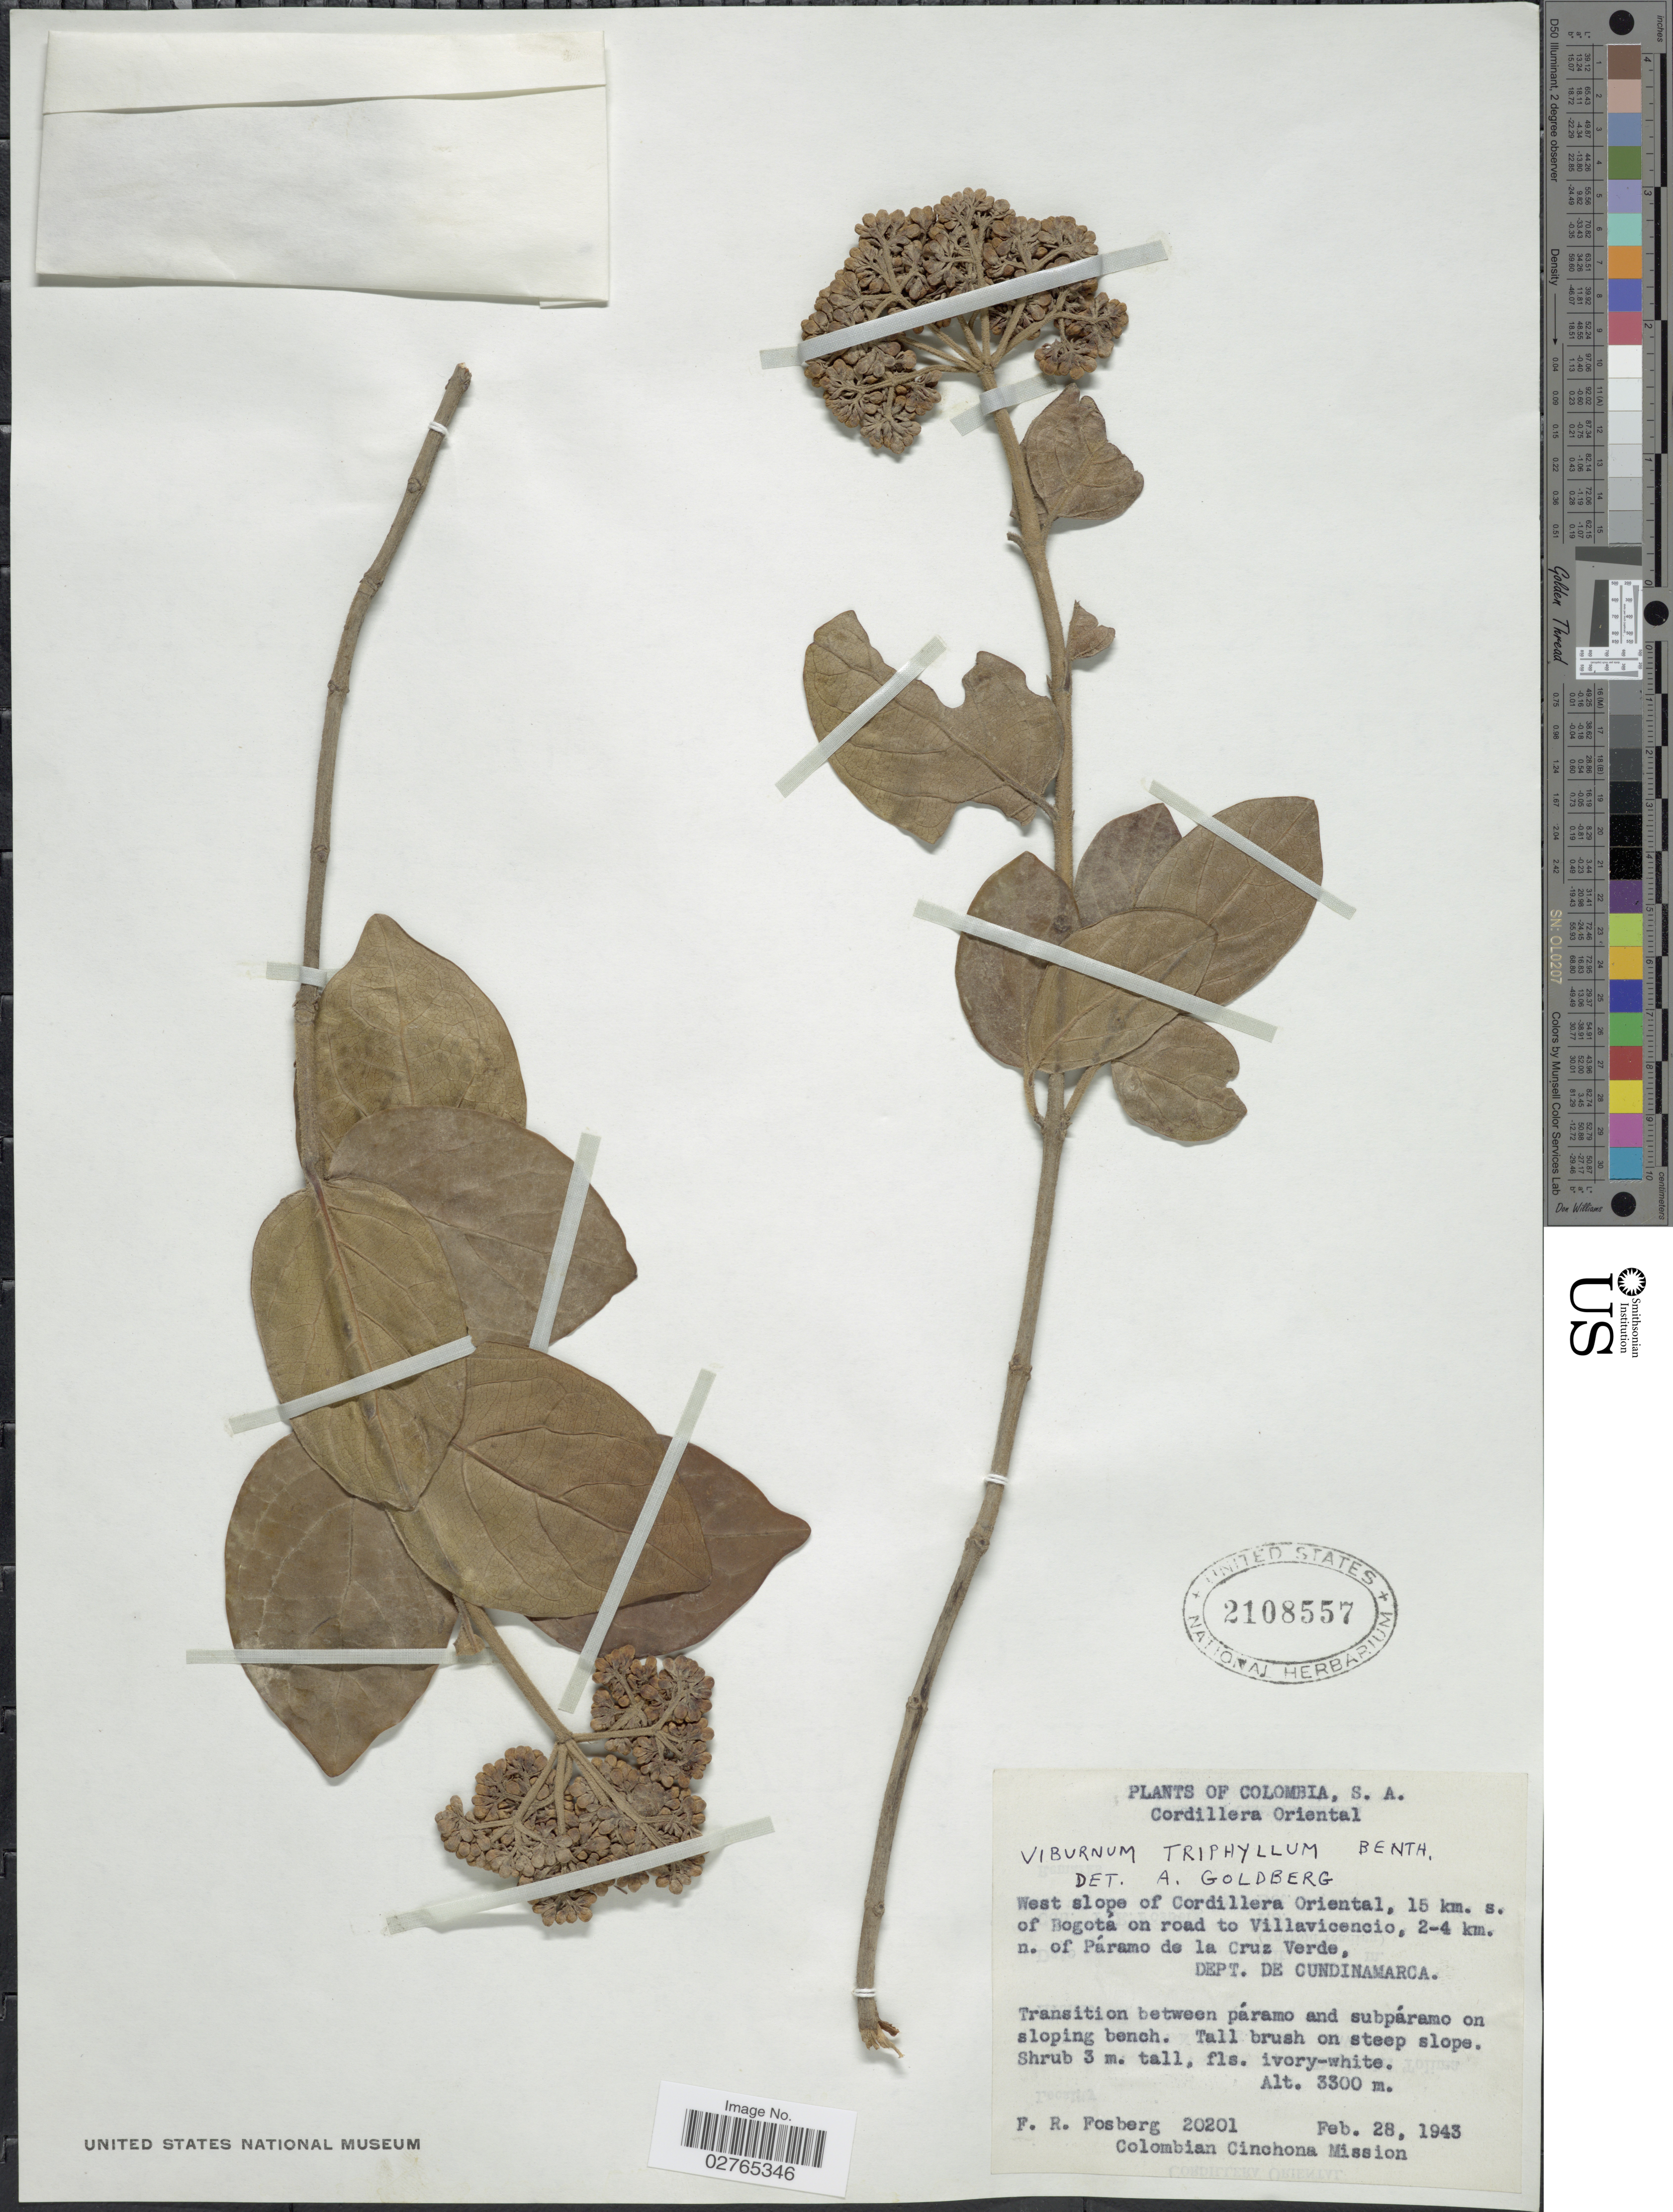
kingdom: Plantae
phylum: Tracheophyta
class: Magnoliopsida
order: Dipsacales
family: Viburnaceae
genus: Viburnum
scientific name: Viburnum triphyllum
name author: Benth.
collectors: F. R. Fosberg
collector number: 20201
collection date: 1943-02-28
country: Colombia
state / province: Cundinamarca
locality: Cordillera Oriental. West slope of Cordillera Oriental, 15 km. s. of Bogotá on road to Villavicencio, 2-4 km. n. of Páramo de la Cruz Verde, Dept. de Cundinamarca.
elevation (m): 3300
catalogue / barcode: US 2108557